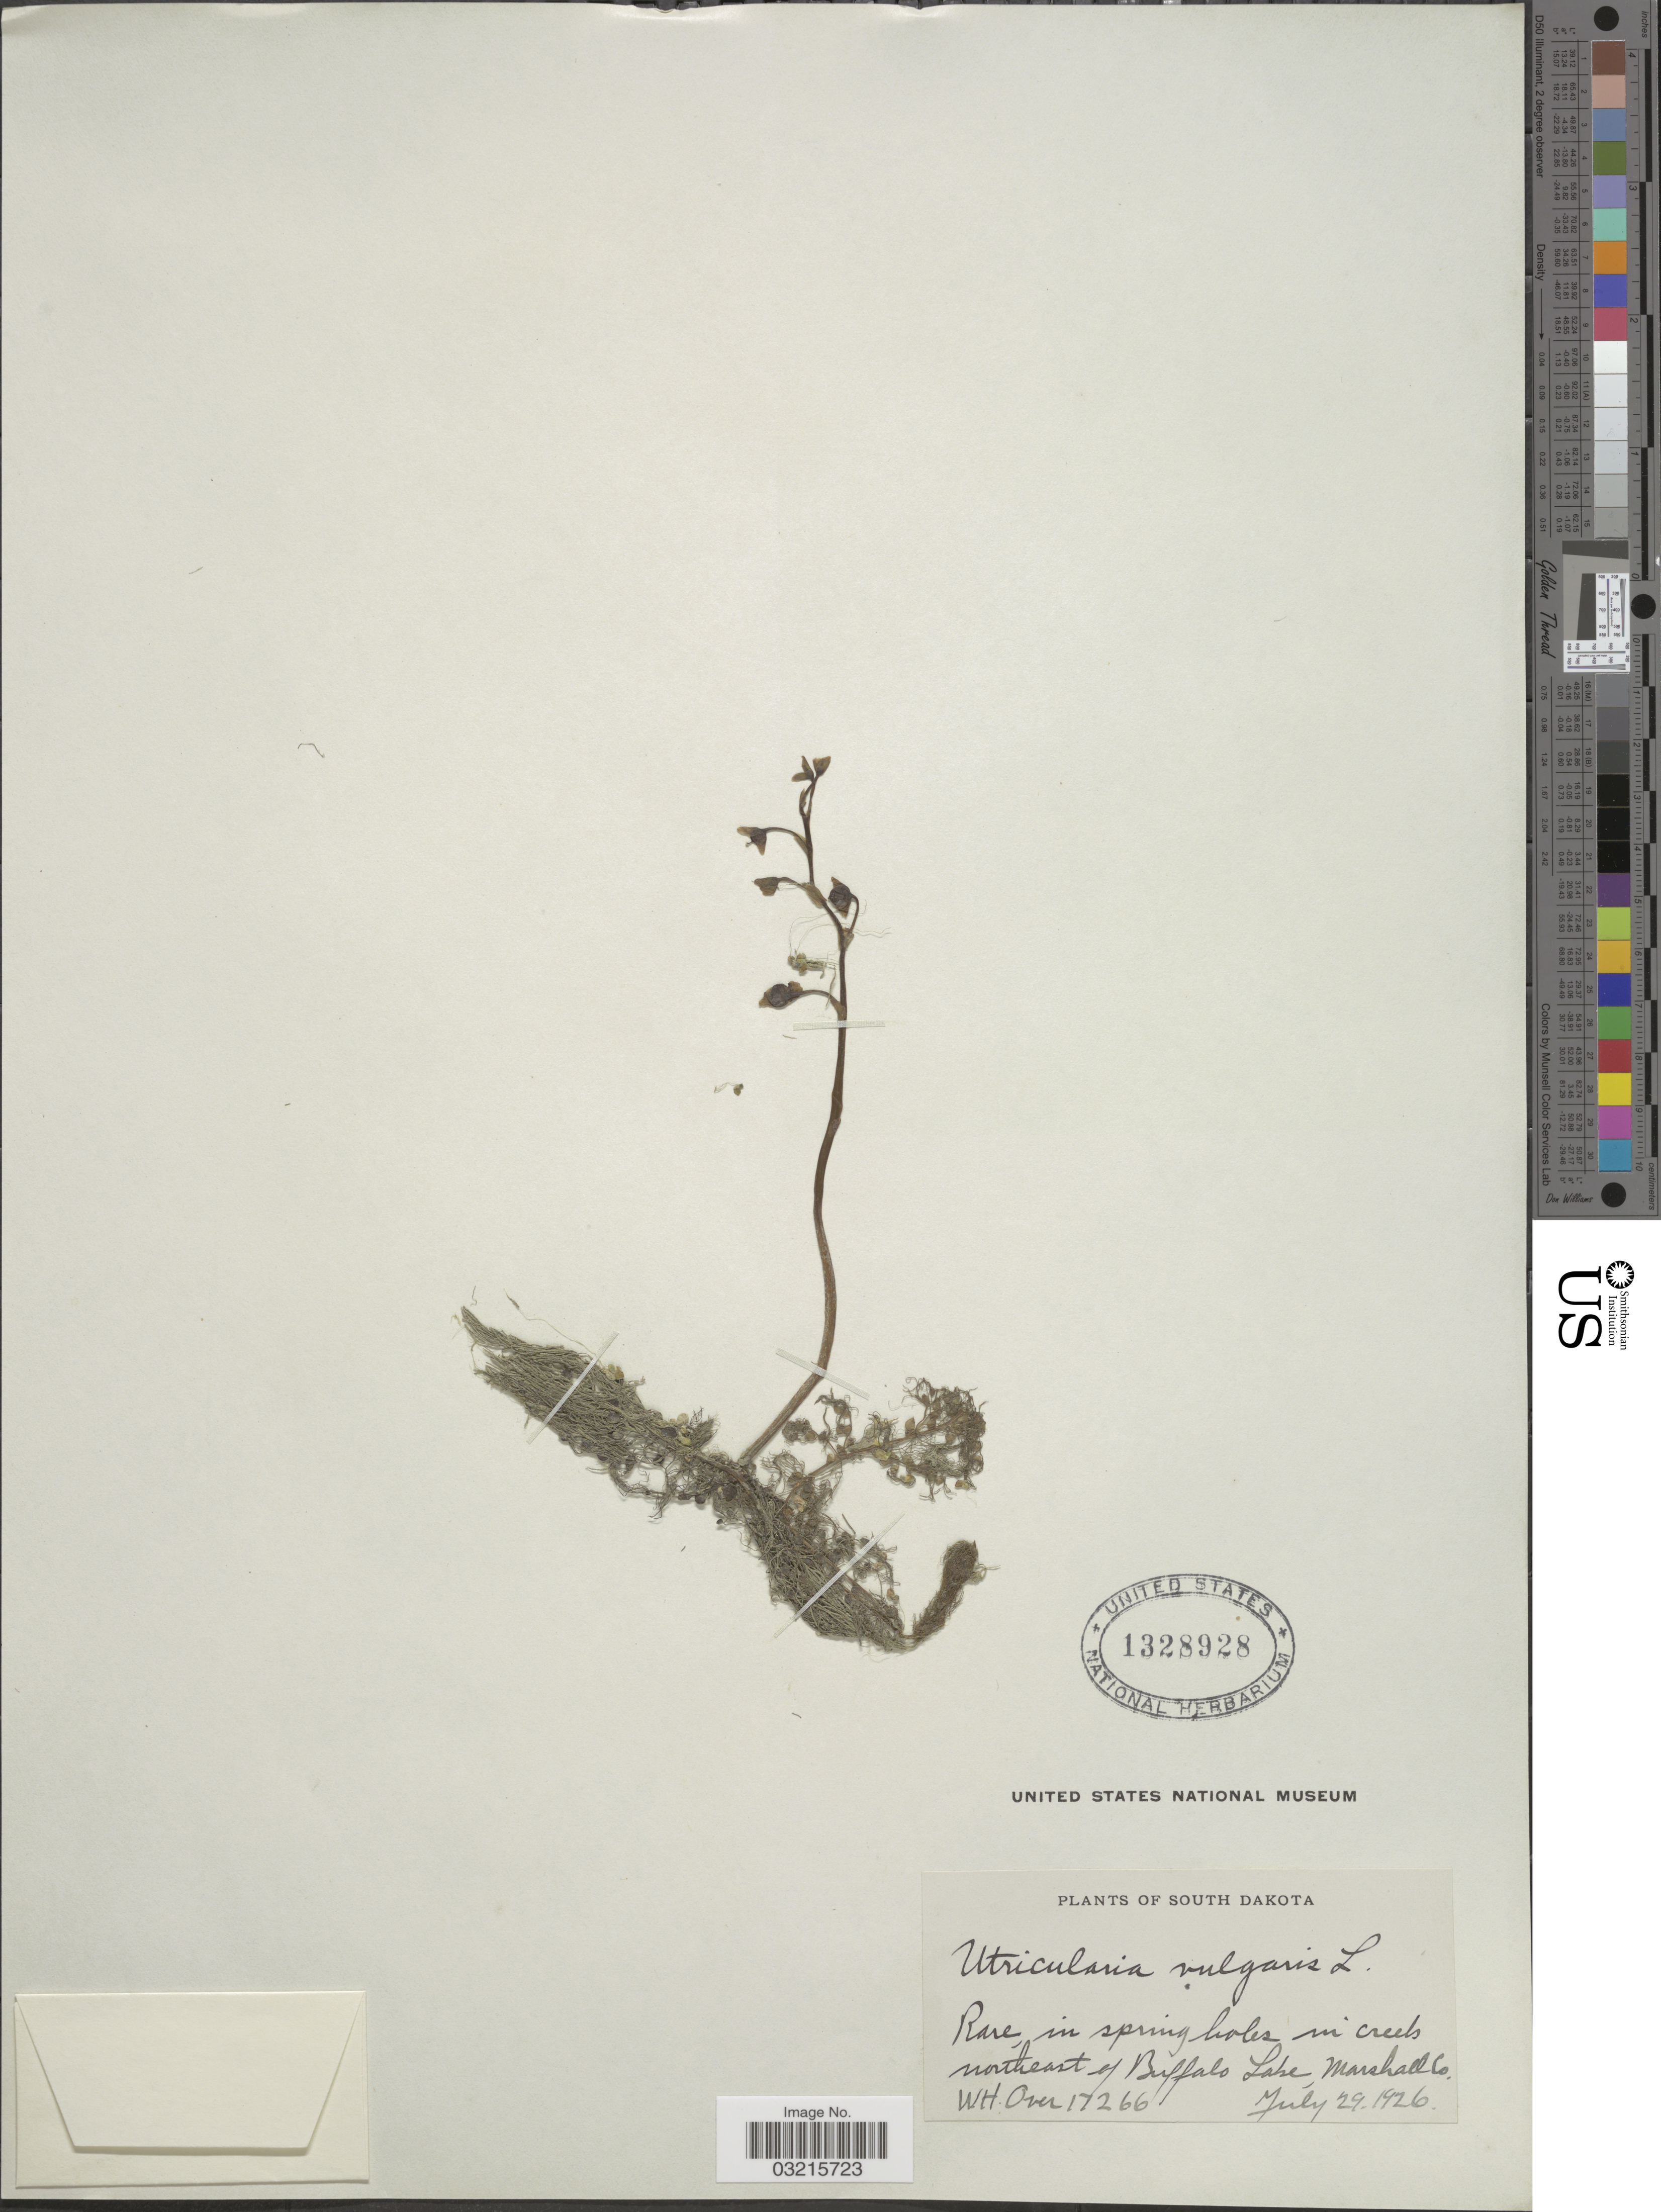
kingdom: Plantae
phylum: Tracheophyta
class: Magnoliopsida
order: Lamiales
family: Lentibulariaceae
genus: Utricularia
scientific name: Utricularia vulgaris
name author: L.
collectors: W. Over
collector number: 17266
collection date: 1926-07-29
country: United States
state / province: South Dakota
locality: In spring holes in creeks northeast of Buffalo Lake, Marshall Co.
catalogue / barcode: US 1328928